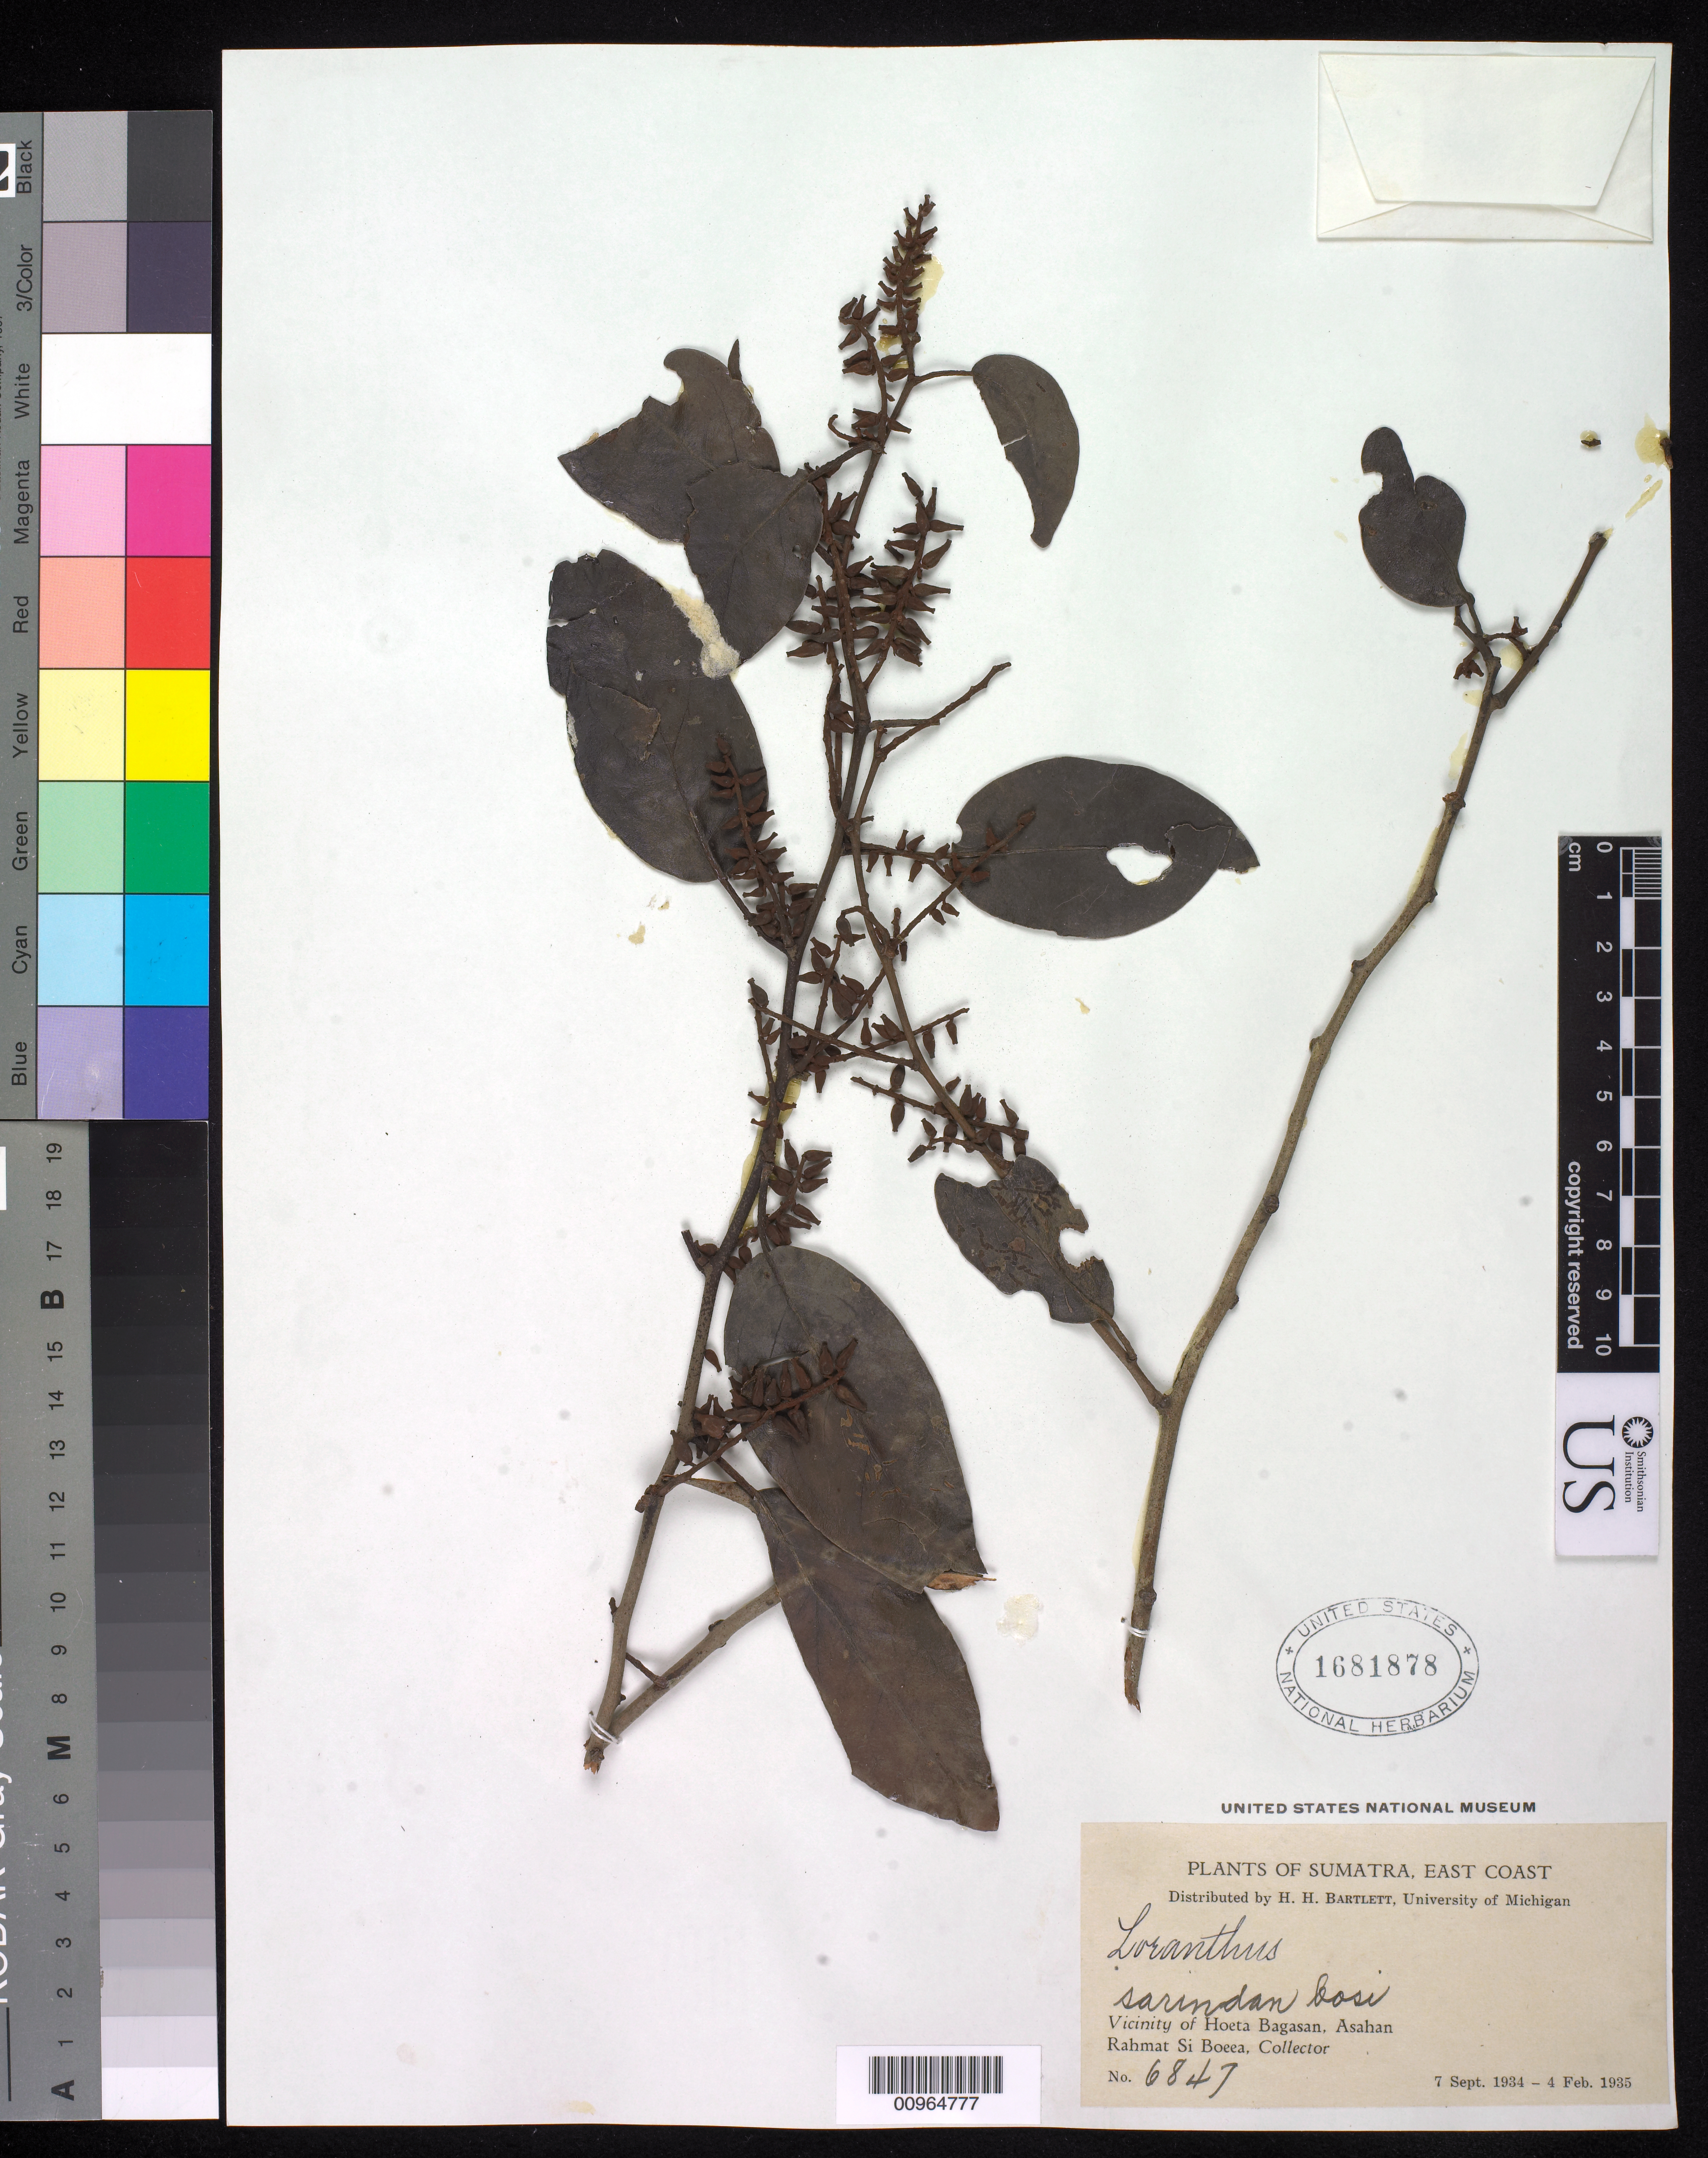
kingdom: Plantae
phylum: Tracheophyta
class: Magnoliopsida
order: Santalales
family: Loranthaceae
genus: Loranthus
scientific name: Loranthus sp.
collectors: Rahmat Si Boeea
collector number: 6847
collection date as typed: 07 Sep 1934 to 04 Feb 1935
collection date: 1934-09-07/1935-02-04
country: Indonesia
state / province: Sumatra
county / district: North Sumatra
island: Sumatra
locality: Vicinity of Hoeta Bagasan, Asahan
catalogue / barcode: US 1681878